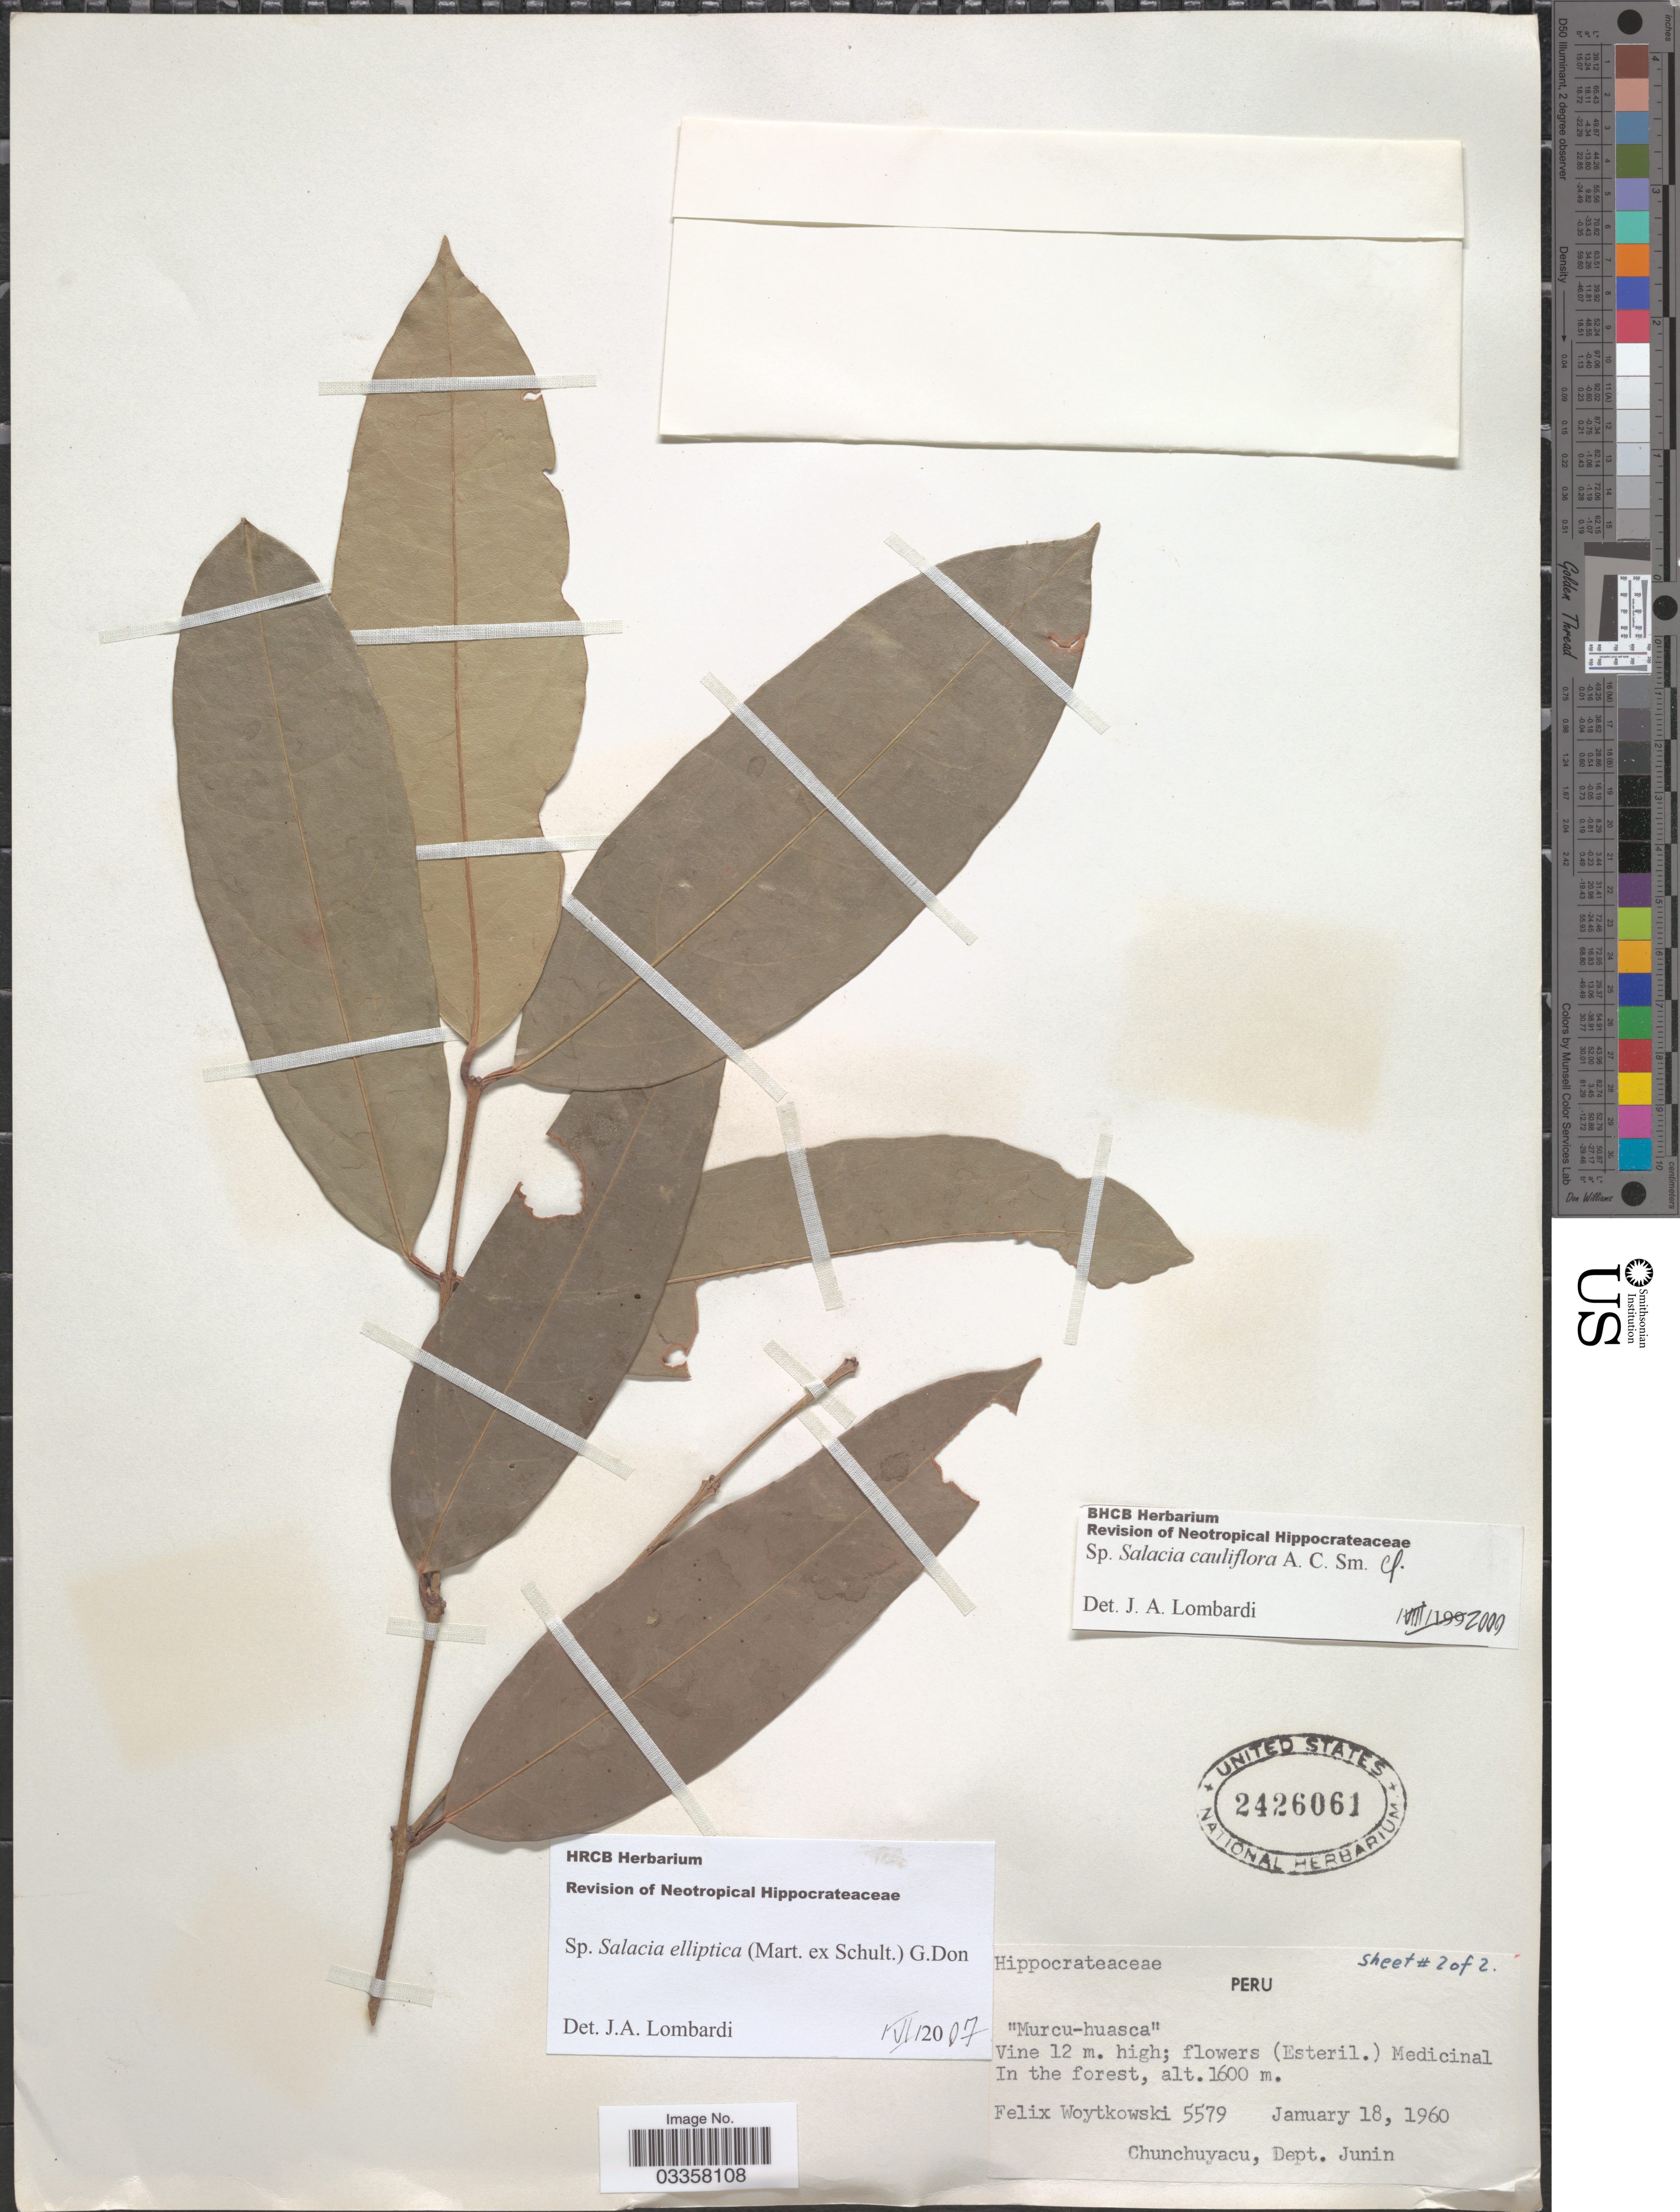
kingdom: Plantae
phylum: Tracheophyta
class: Magnoliopsida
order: Celastrales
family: Celastraceae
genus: Salacia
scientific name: Salacia elliptica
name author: (Mart. ex Schult.) G. Don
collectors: F. Woytkowski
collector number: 5579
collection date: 1960-01-18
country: Peru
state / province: Junín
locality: Chunchuyacu, Dept. Junin.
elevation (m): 1600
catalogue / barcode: US 2426061